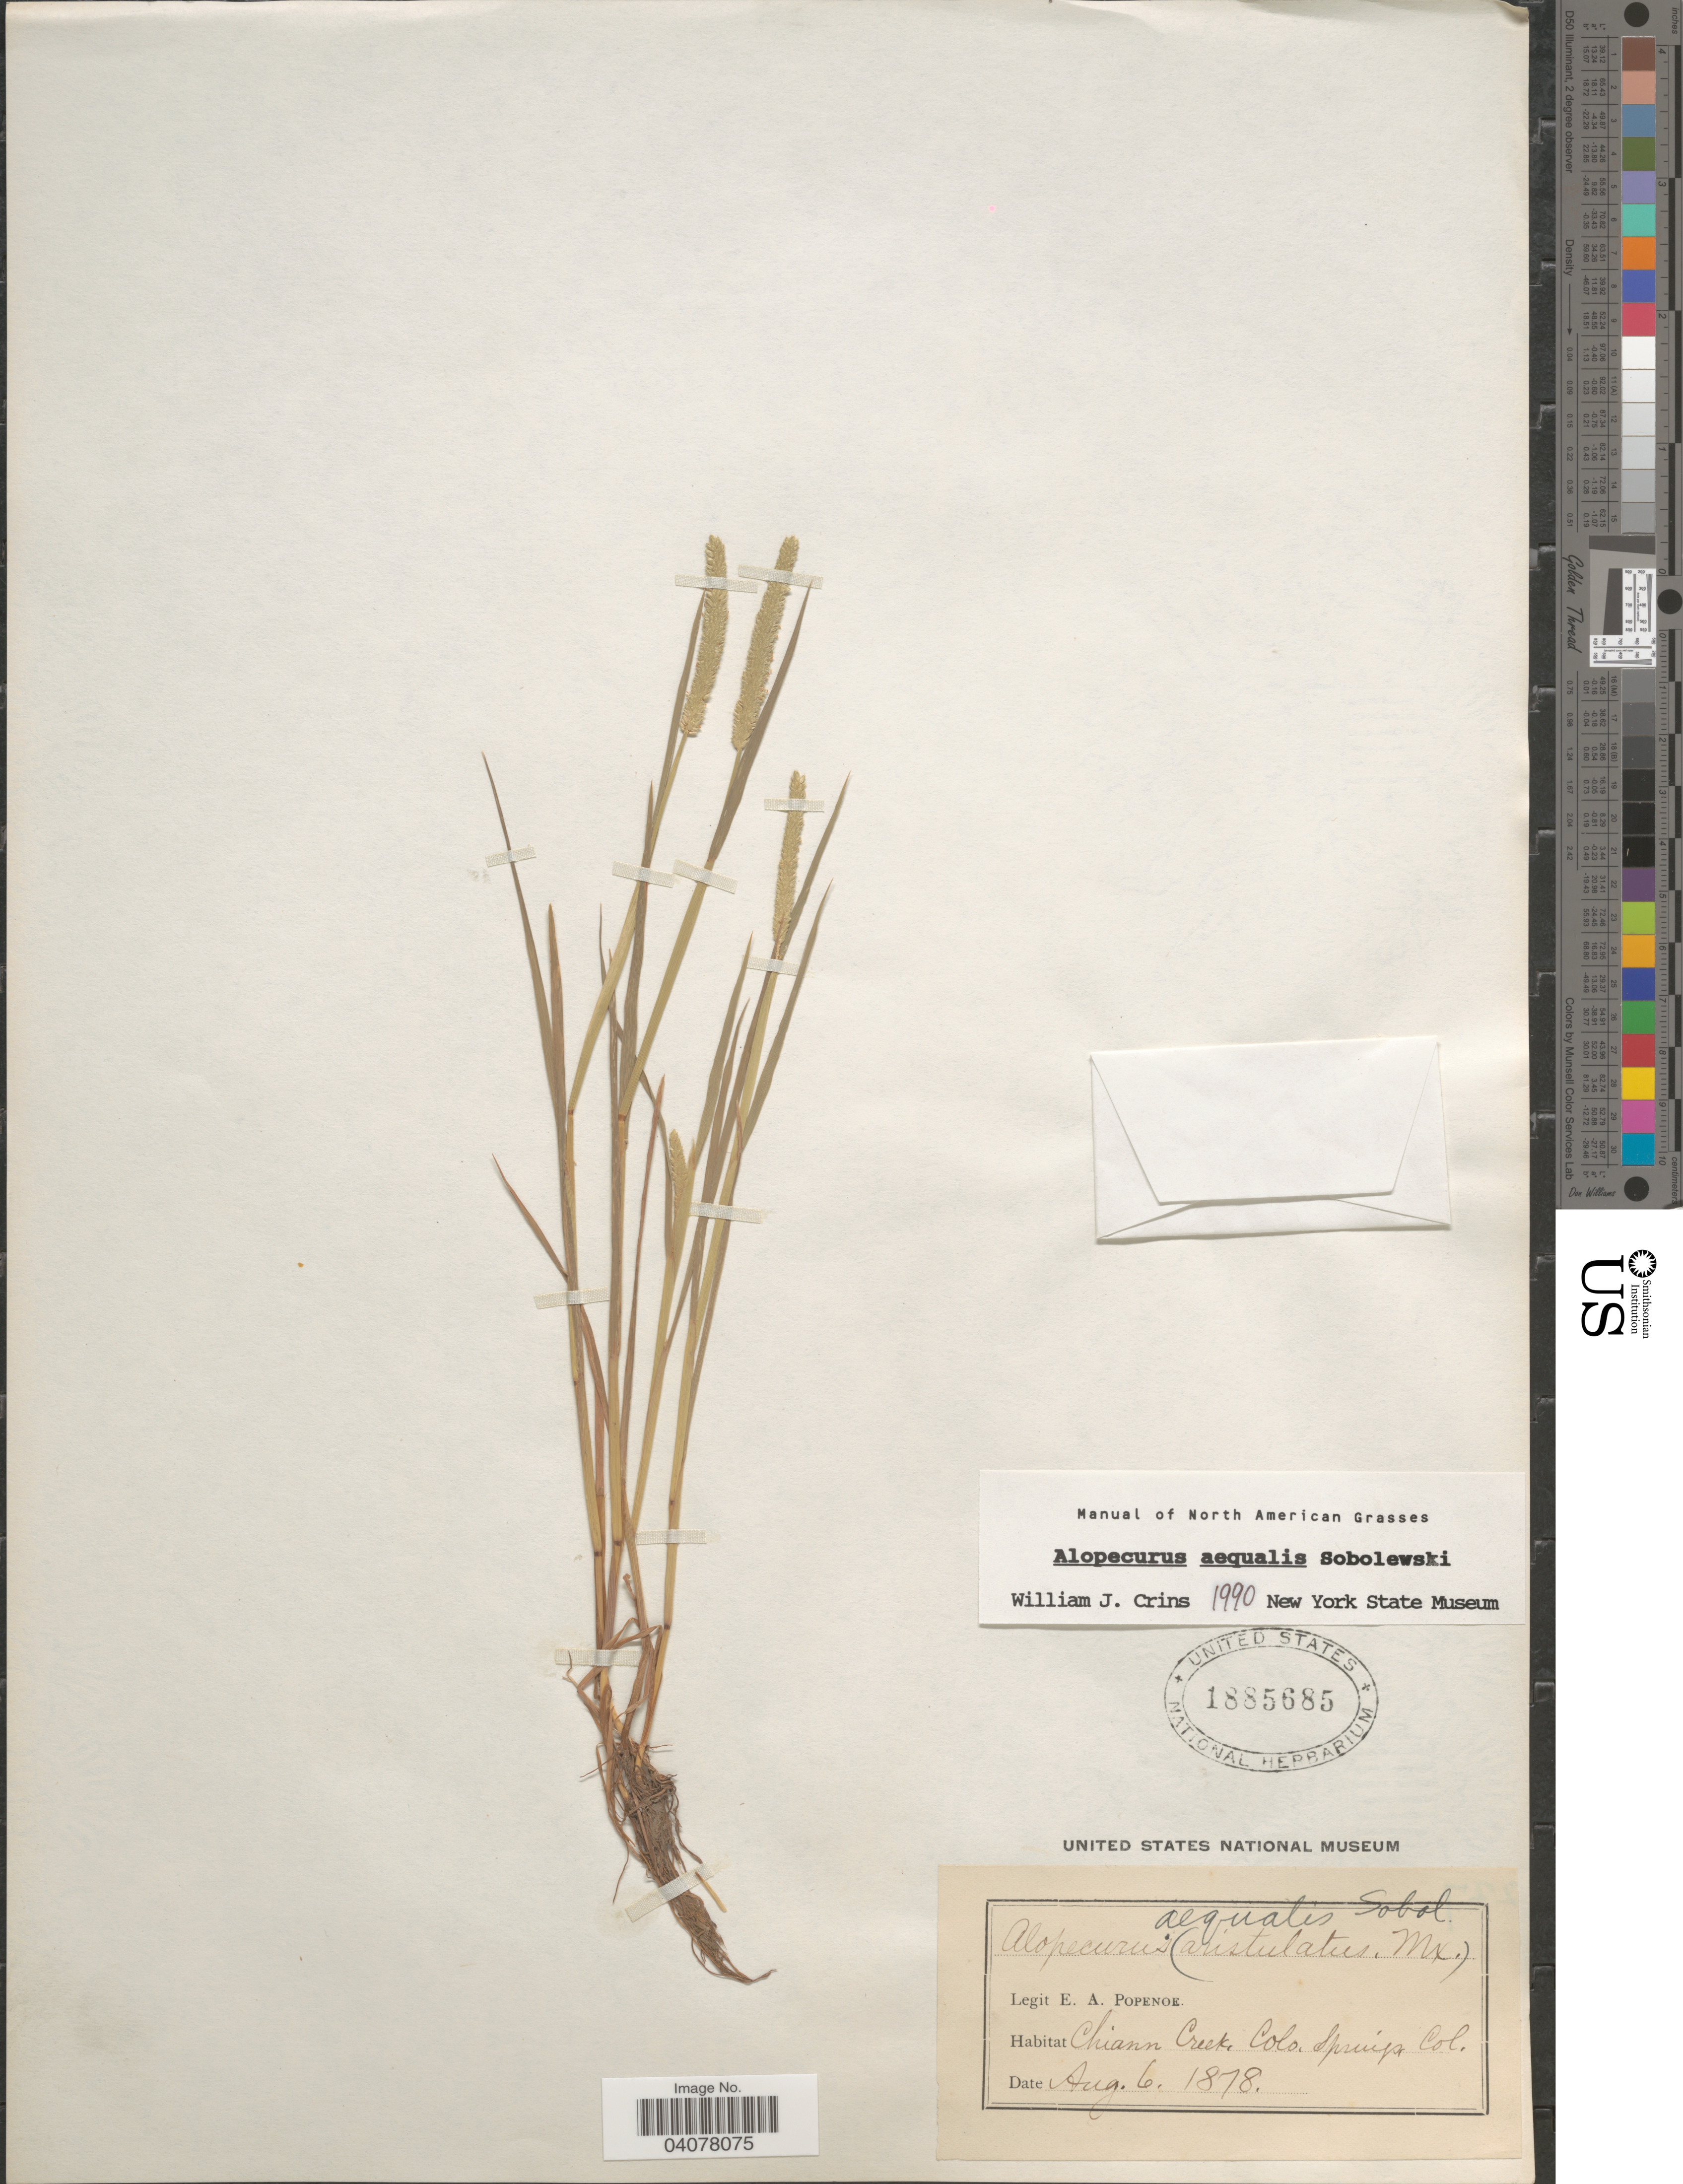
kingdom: Plantae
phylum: Tracheophyta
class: Liliopsida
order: Poales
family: Poaceae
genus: Alopecurus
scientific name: Alopecurus aequalis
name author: Sobol.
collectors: E. A. Popenoe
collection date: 1878-08-06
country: United States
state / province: Colorado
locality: Chiann Creek, Colo. Springs.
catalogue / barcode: US 1885685